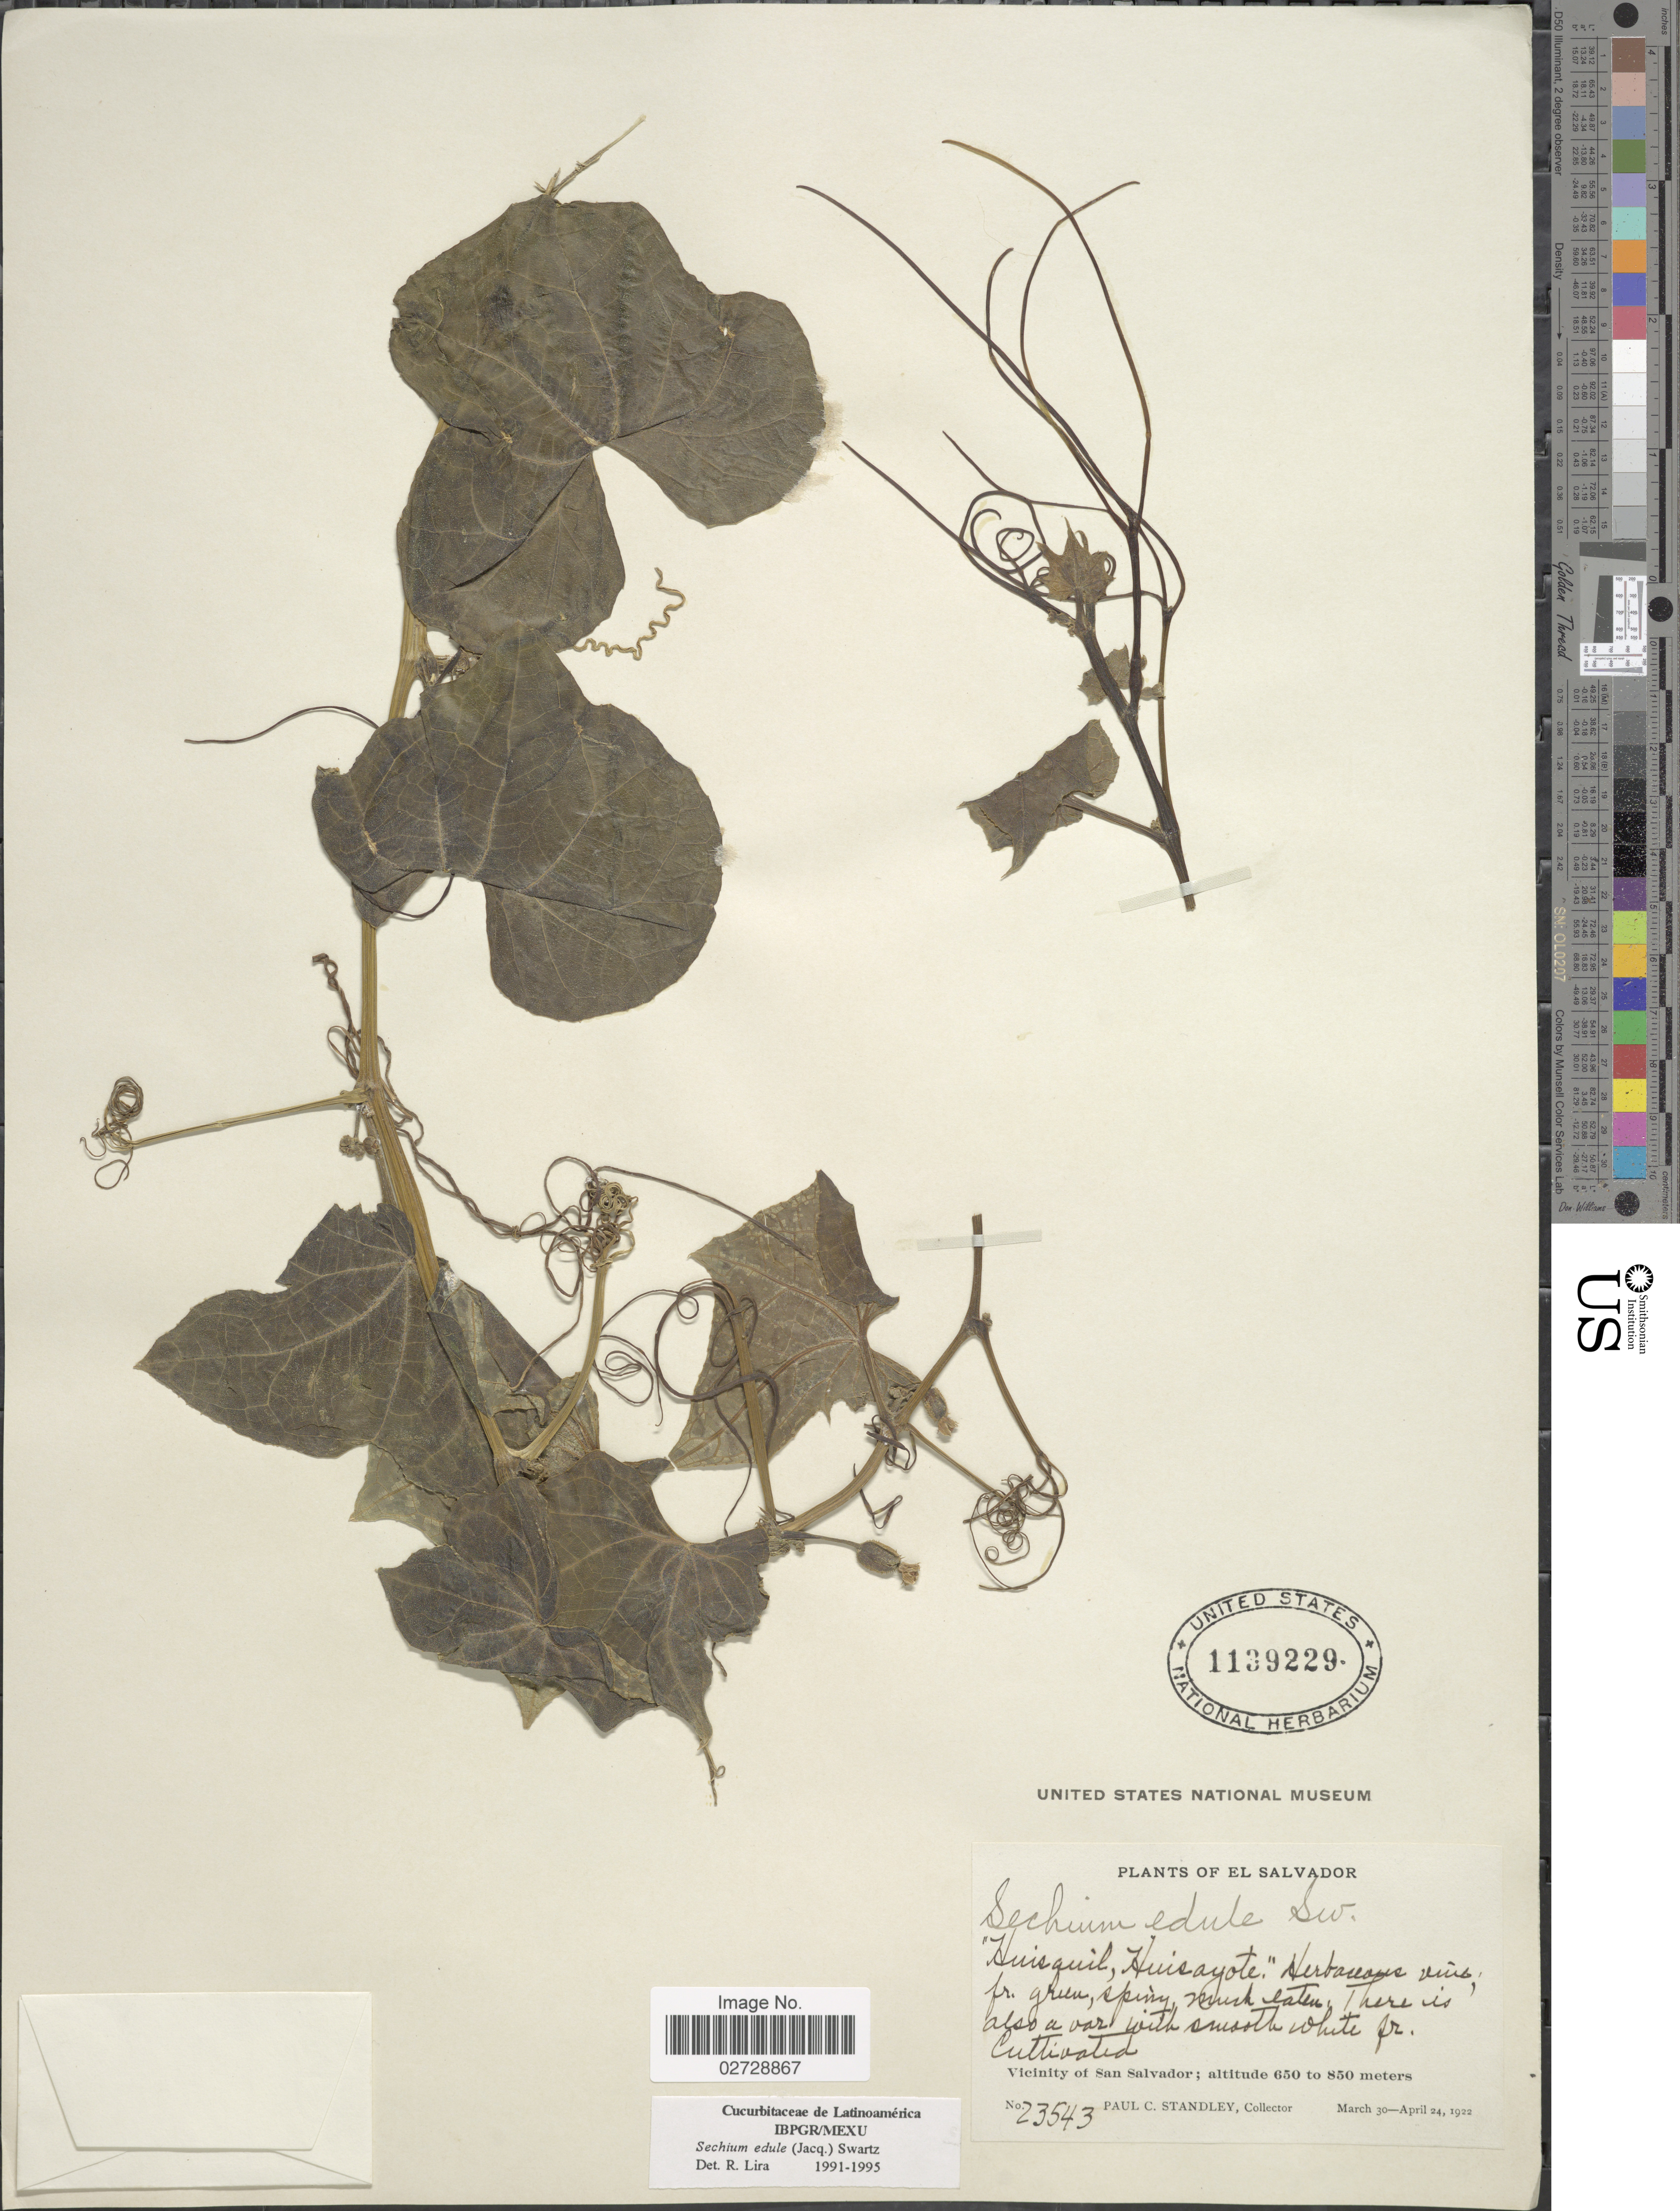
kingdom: Plantae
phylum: Tracheophyta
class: Magnoliopsida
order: Cucurbitales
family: Cucurbitaceae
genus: Sicyos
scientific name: Sicyos edulis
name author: Jacq.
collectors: P. C. Standley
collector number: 23543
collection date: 1922-03-30/1922-04-24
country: El Salvador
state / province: San Salvador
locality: Vicinity of San Salvador.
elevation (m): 650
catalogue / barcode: US 1139229